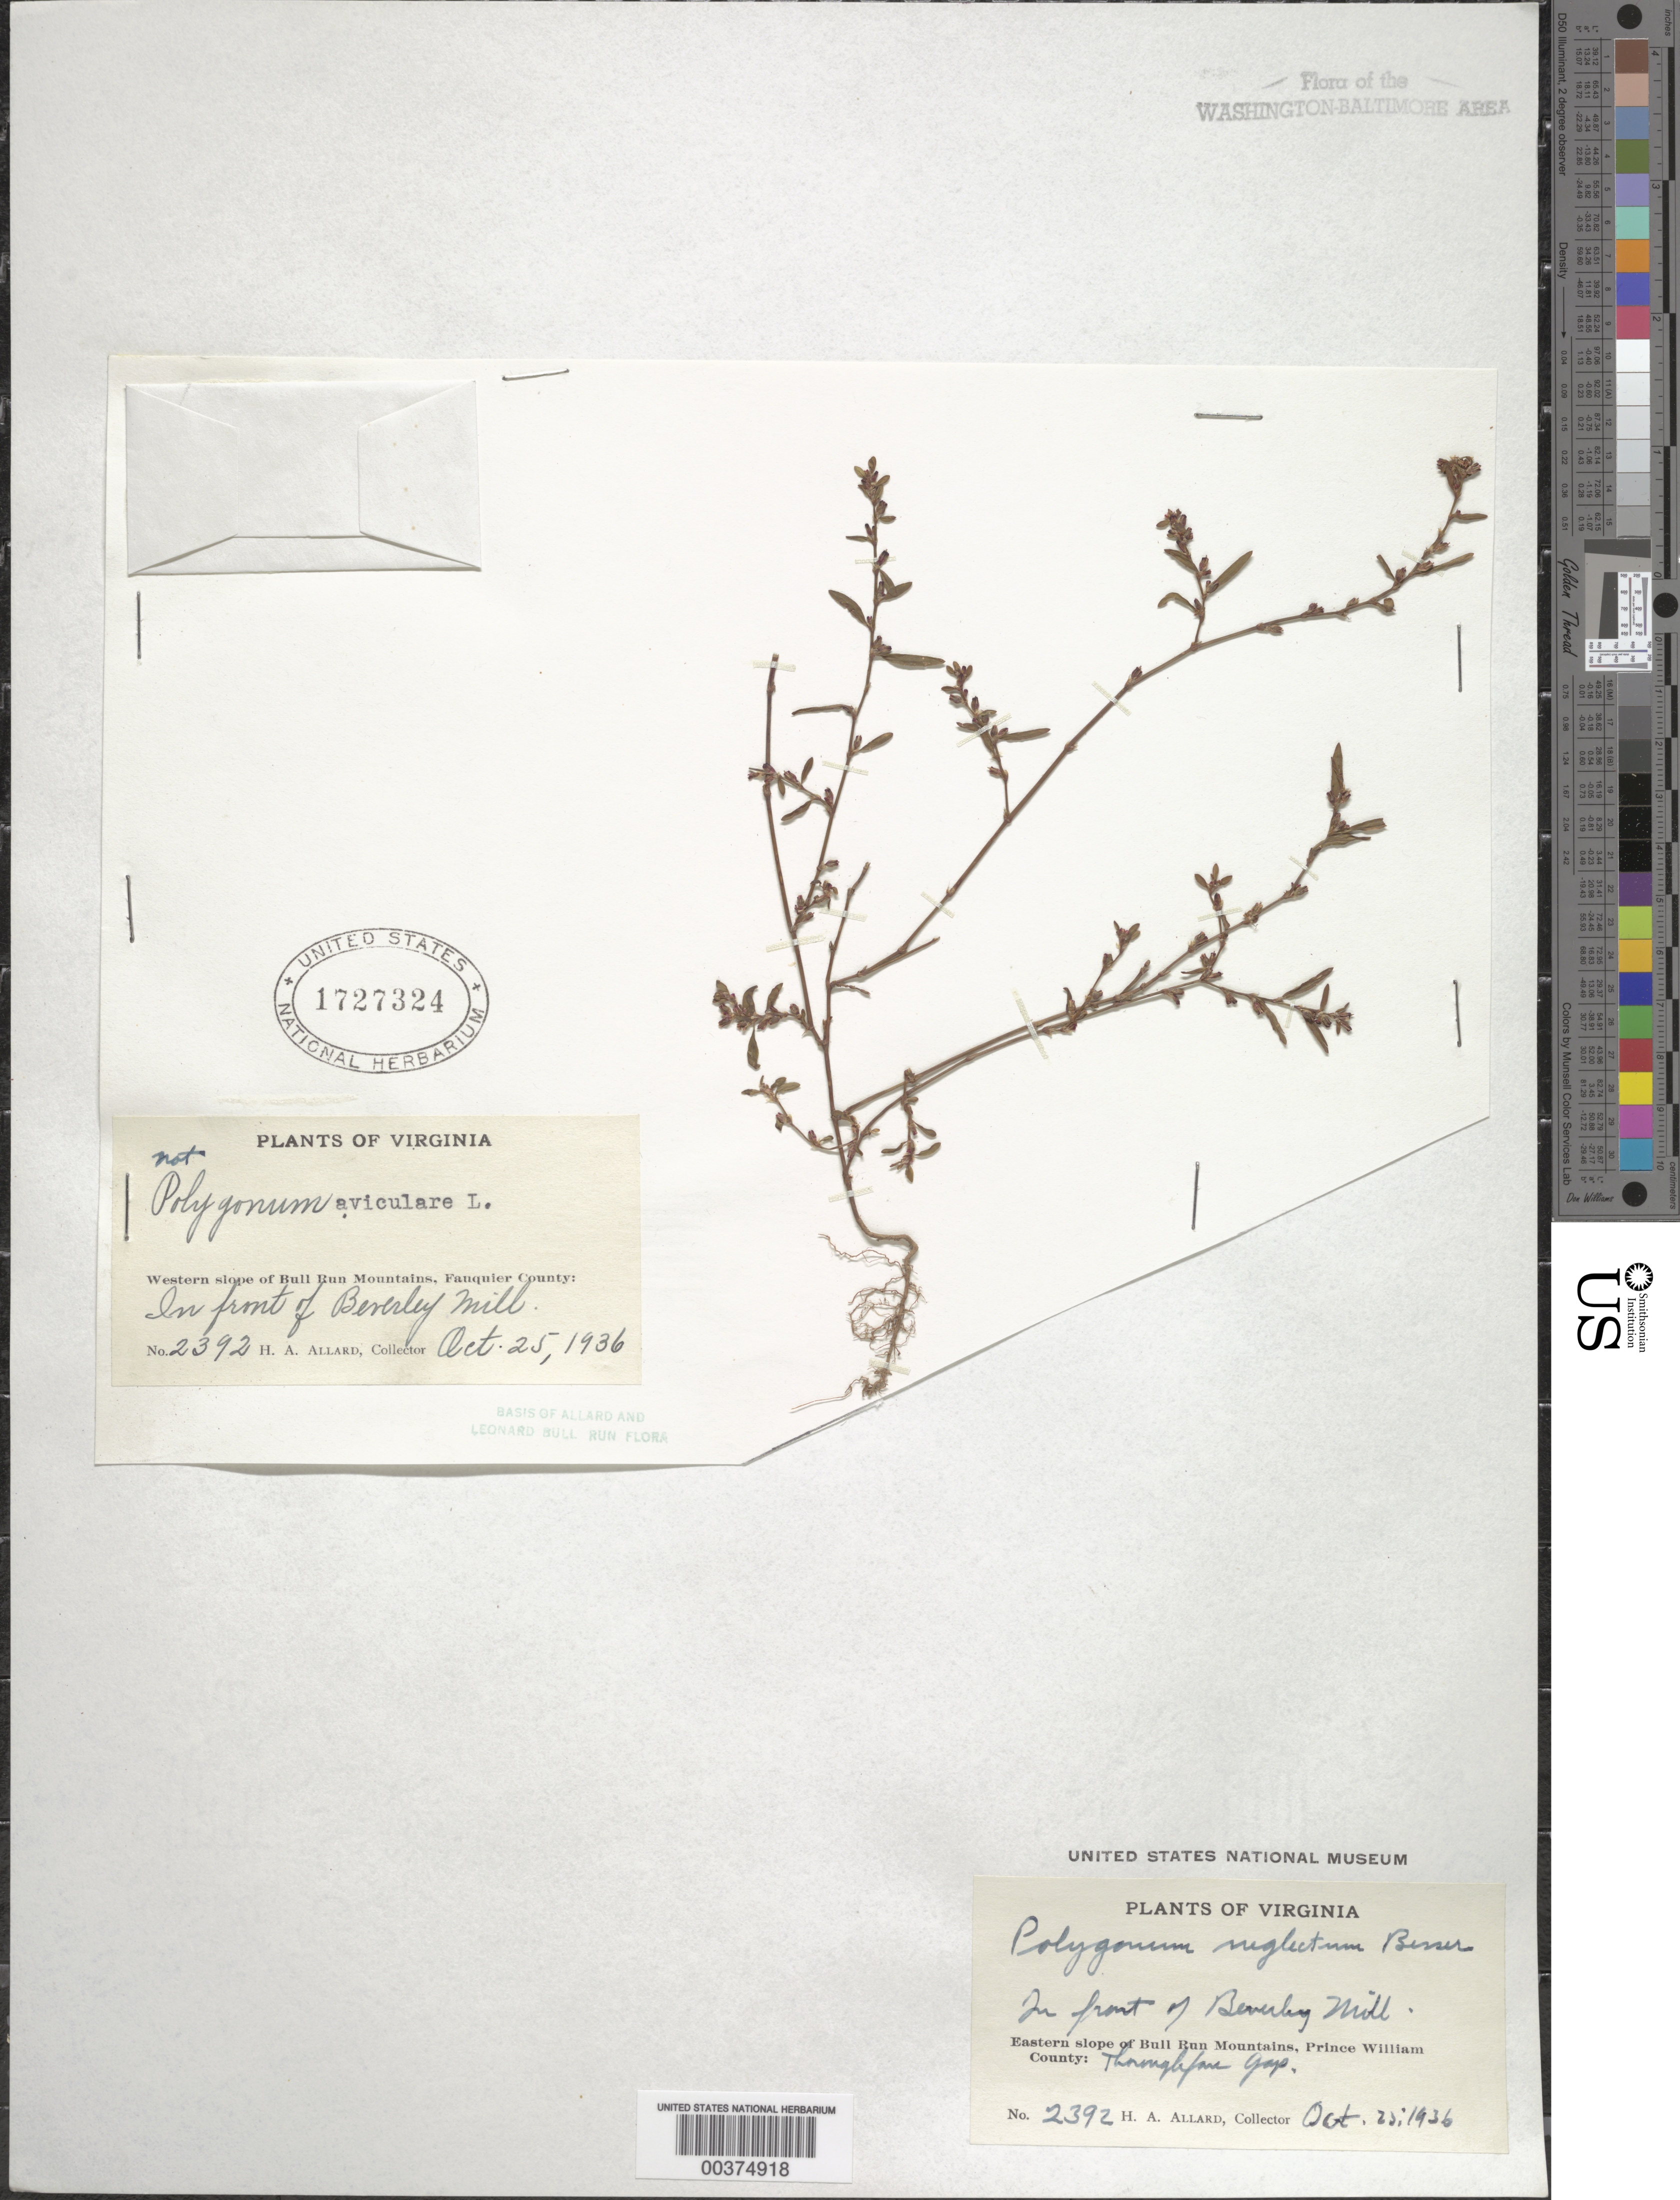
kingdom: Plantae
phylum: Tracheophyta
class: Magnoliopsida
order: Caryophyllales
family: Polygonaceae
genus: Polygonum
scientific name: Polygonum aviculare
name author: L.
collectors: H. A. Allard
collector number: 2392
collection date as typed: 25 Oct 1936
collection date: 1936-10-25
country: United States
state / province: Virginia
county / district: Fauquier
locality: Beverley Mill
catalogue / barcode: US 1727324